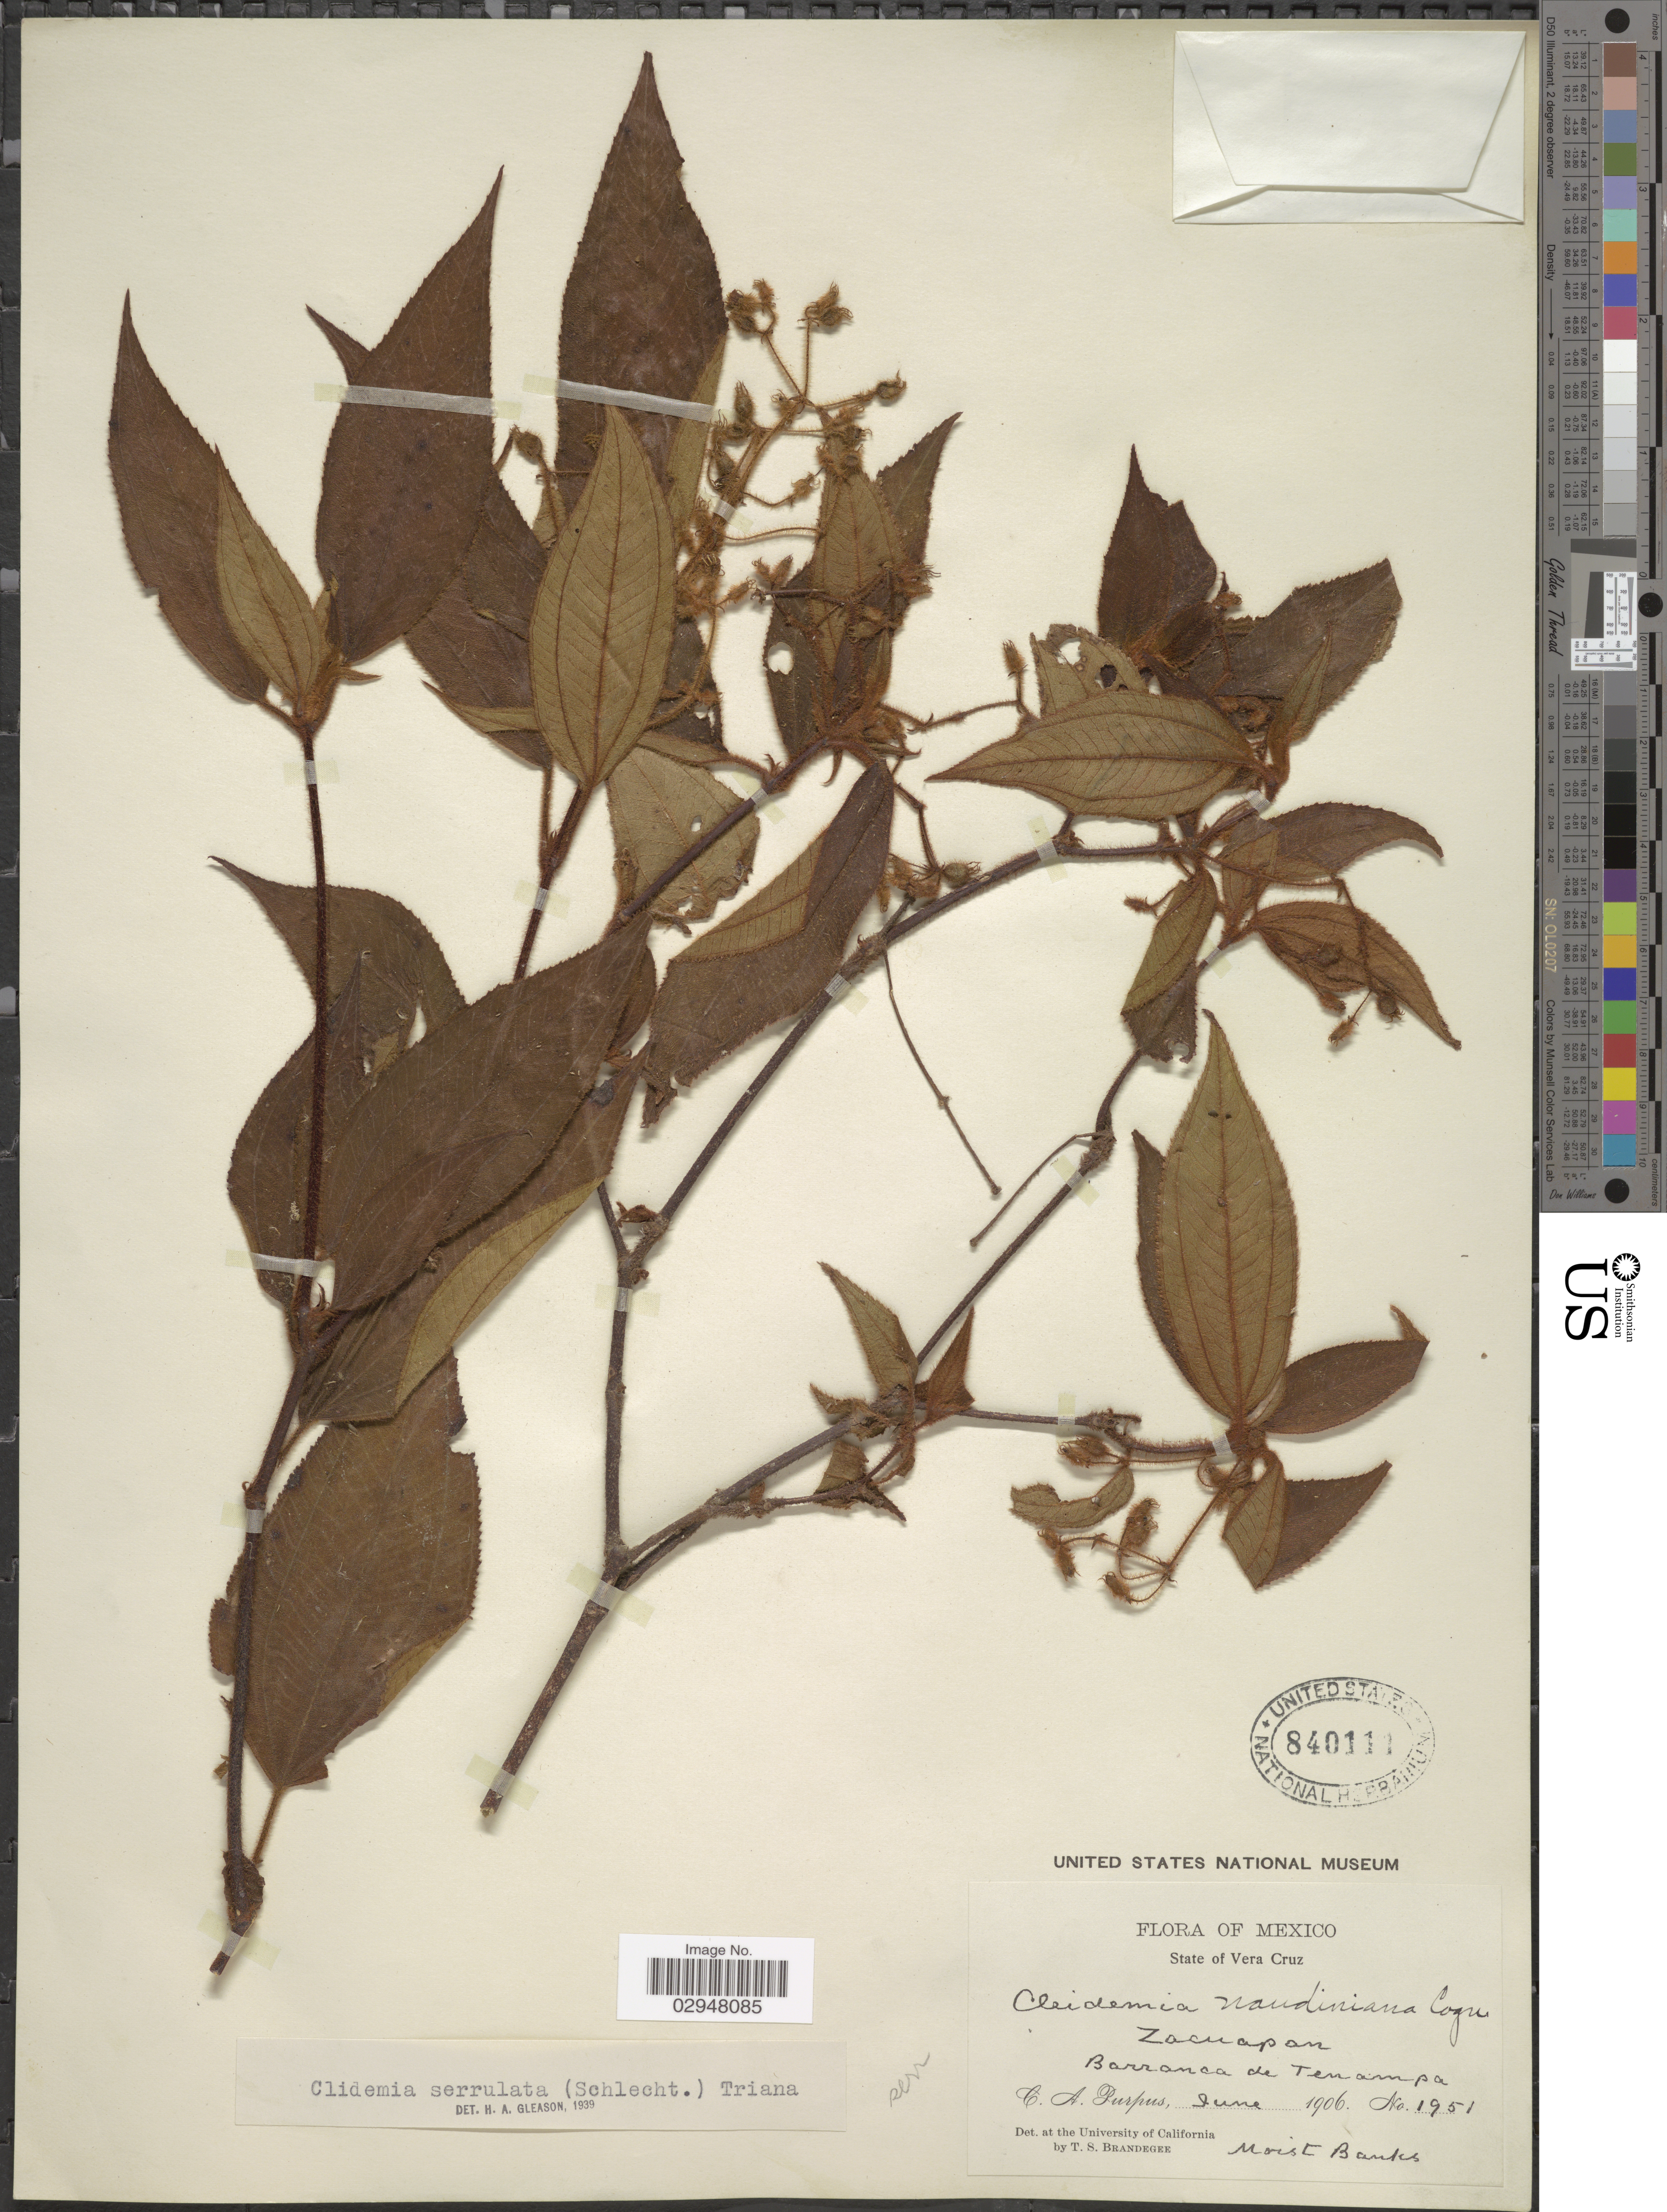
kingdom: Plantae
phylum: Tracheophyta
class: Magnoliopsida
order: Myrtales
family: Melastomataceae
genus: Clidemia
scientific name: Clidemia petiolaris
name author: (Schltdl. & Cham.) Schltdl. ex Triana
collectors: C. A. Purpus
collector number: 1951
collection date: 1906-06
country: Mexico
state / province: Veracruz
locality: Zacuapan. Barranca de Tenampa.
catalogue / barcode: US 840111